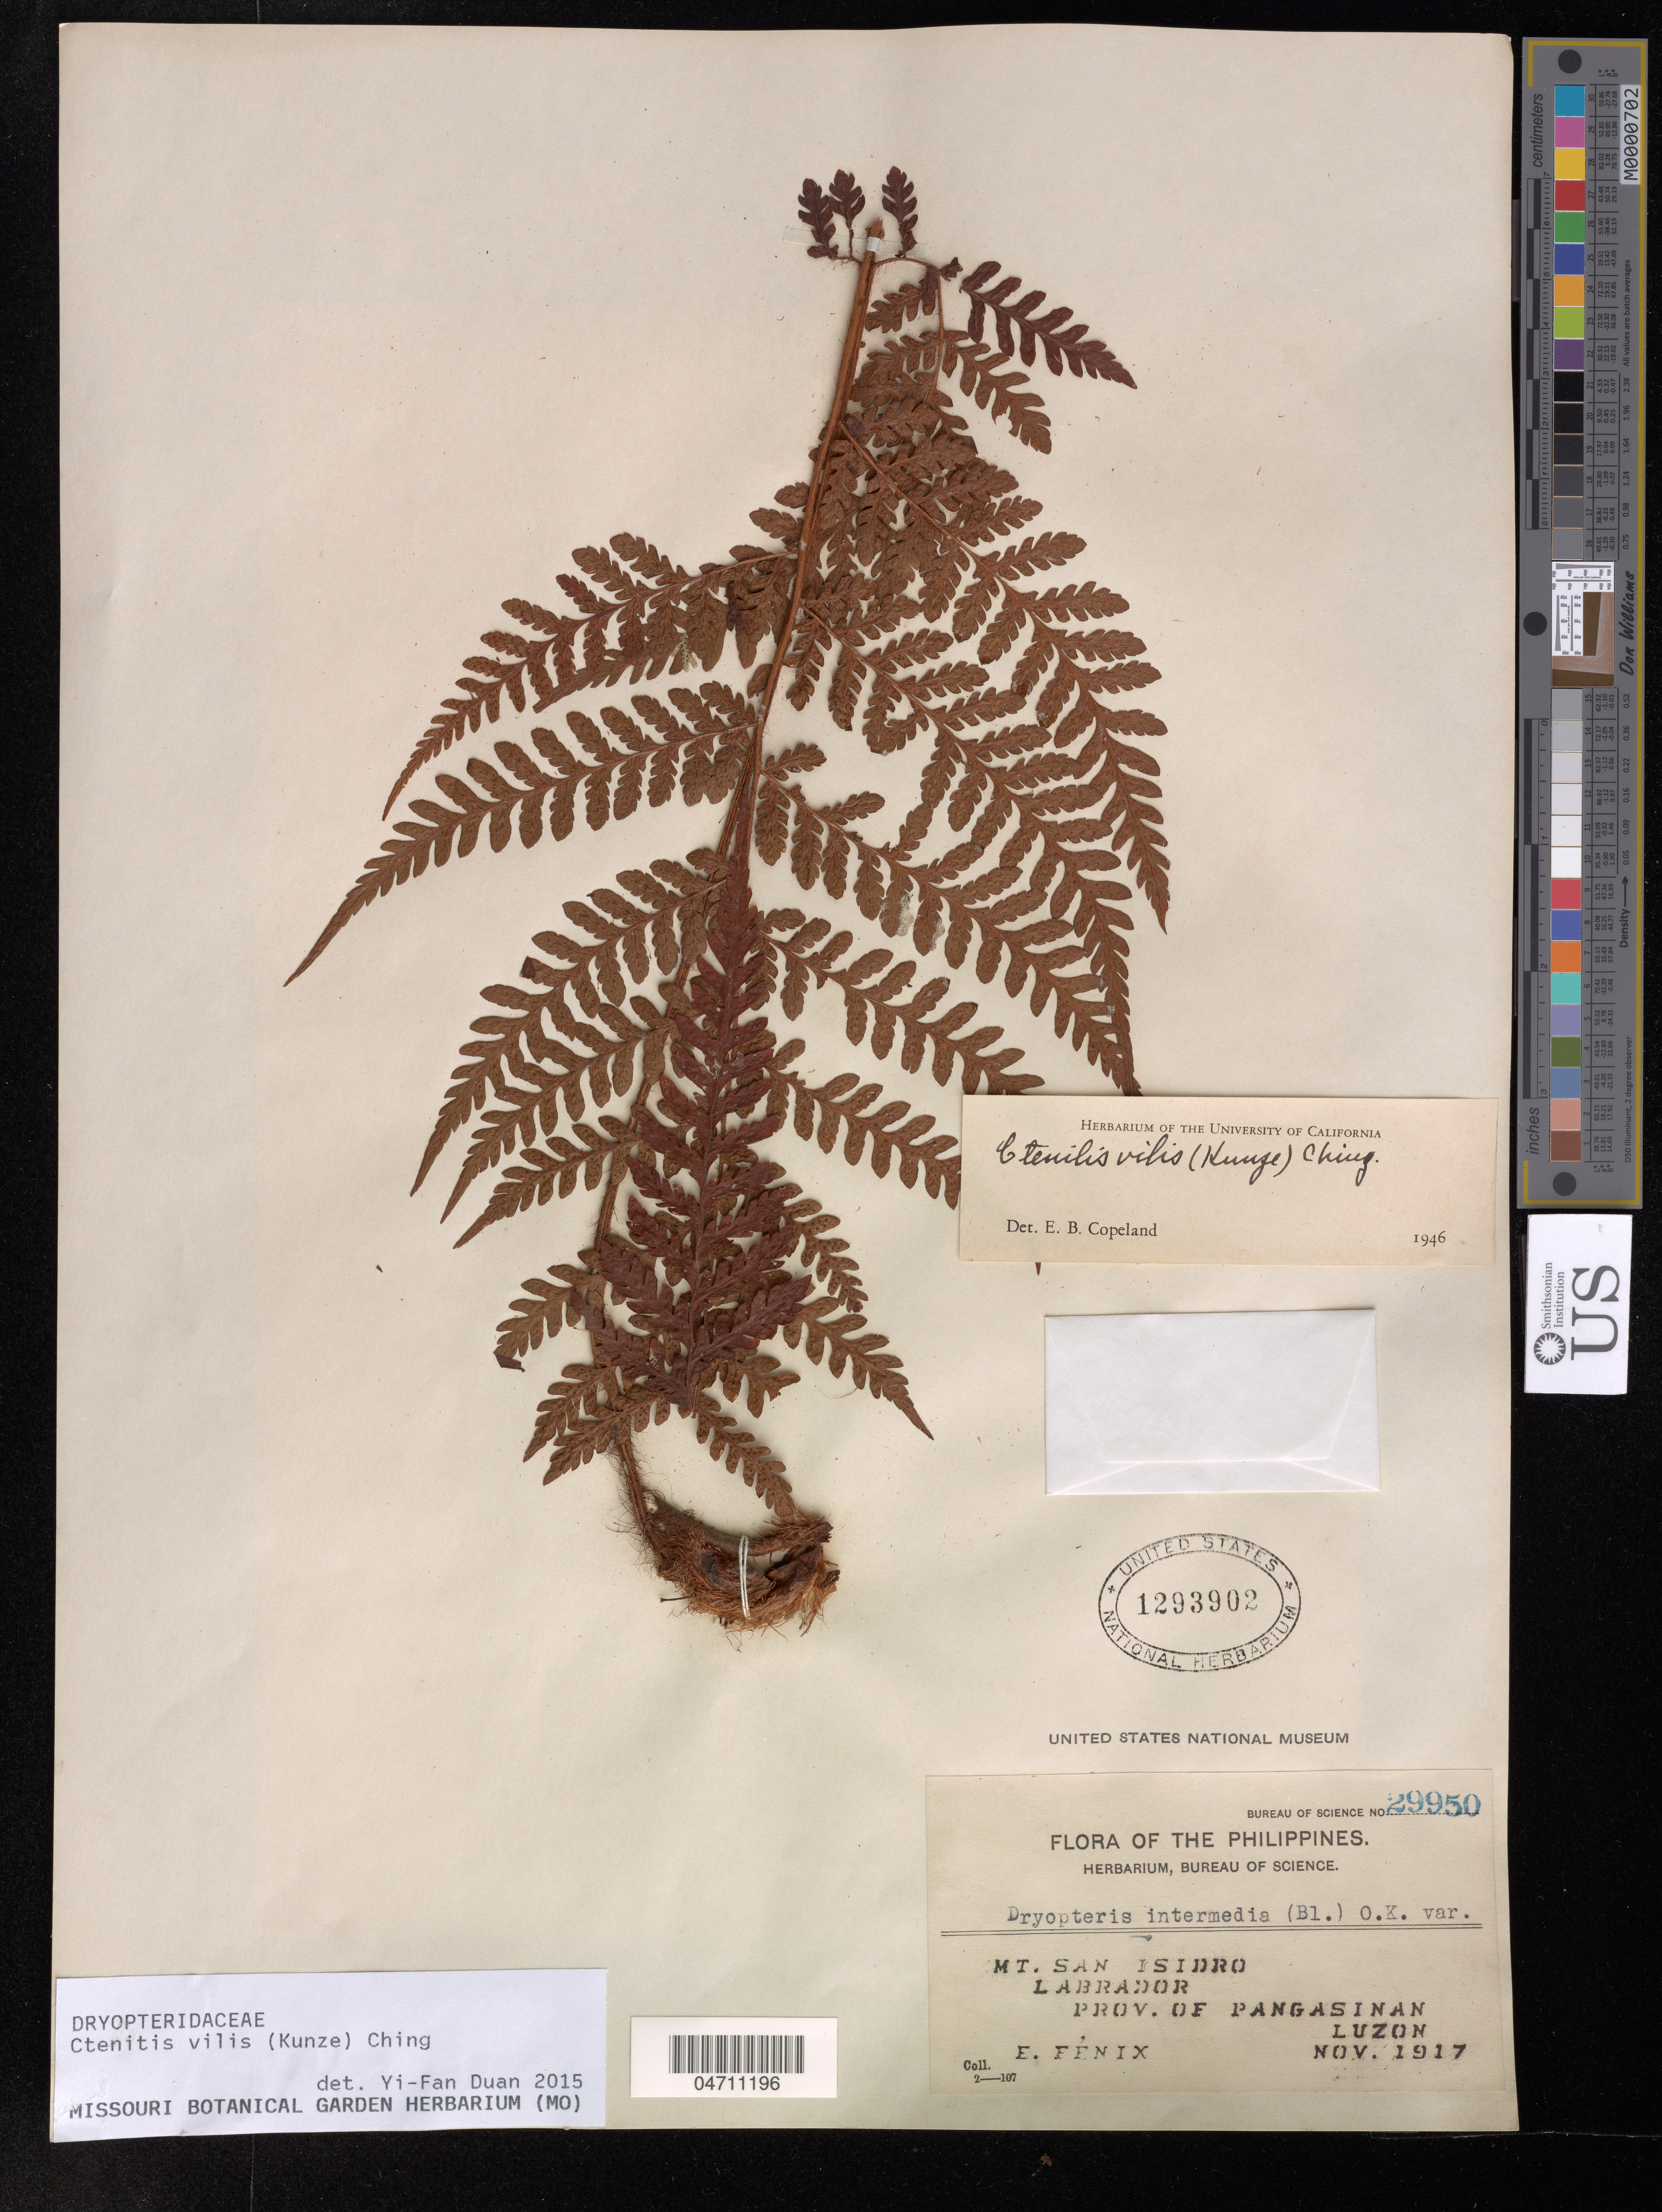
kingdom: Plantae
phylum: Tracheophyta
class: Polypodiopsida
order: Polypodiales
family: Dryopteridaceae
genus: Ctenitis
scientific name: Ctenitis vilis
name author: (Kunze) Ching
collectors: E. Fenix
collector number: Bureau of Science 29950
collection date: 1917-11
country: Philippines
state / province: Central Luzon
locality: Mt. San Isidro. Labrador. Prov. of Pangasinan.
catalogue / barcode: US 1293902